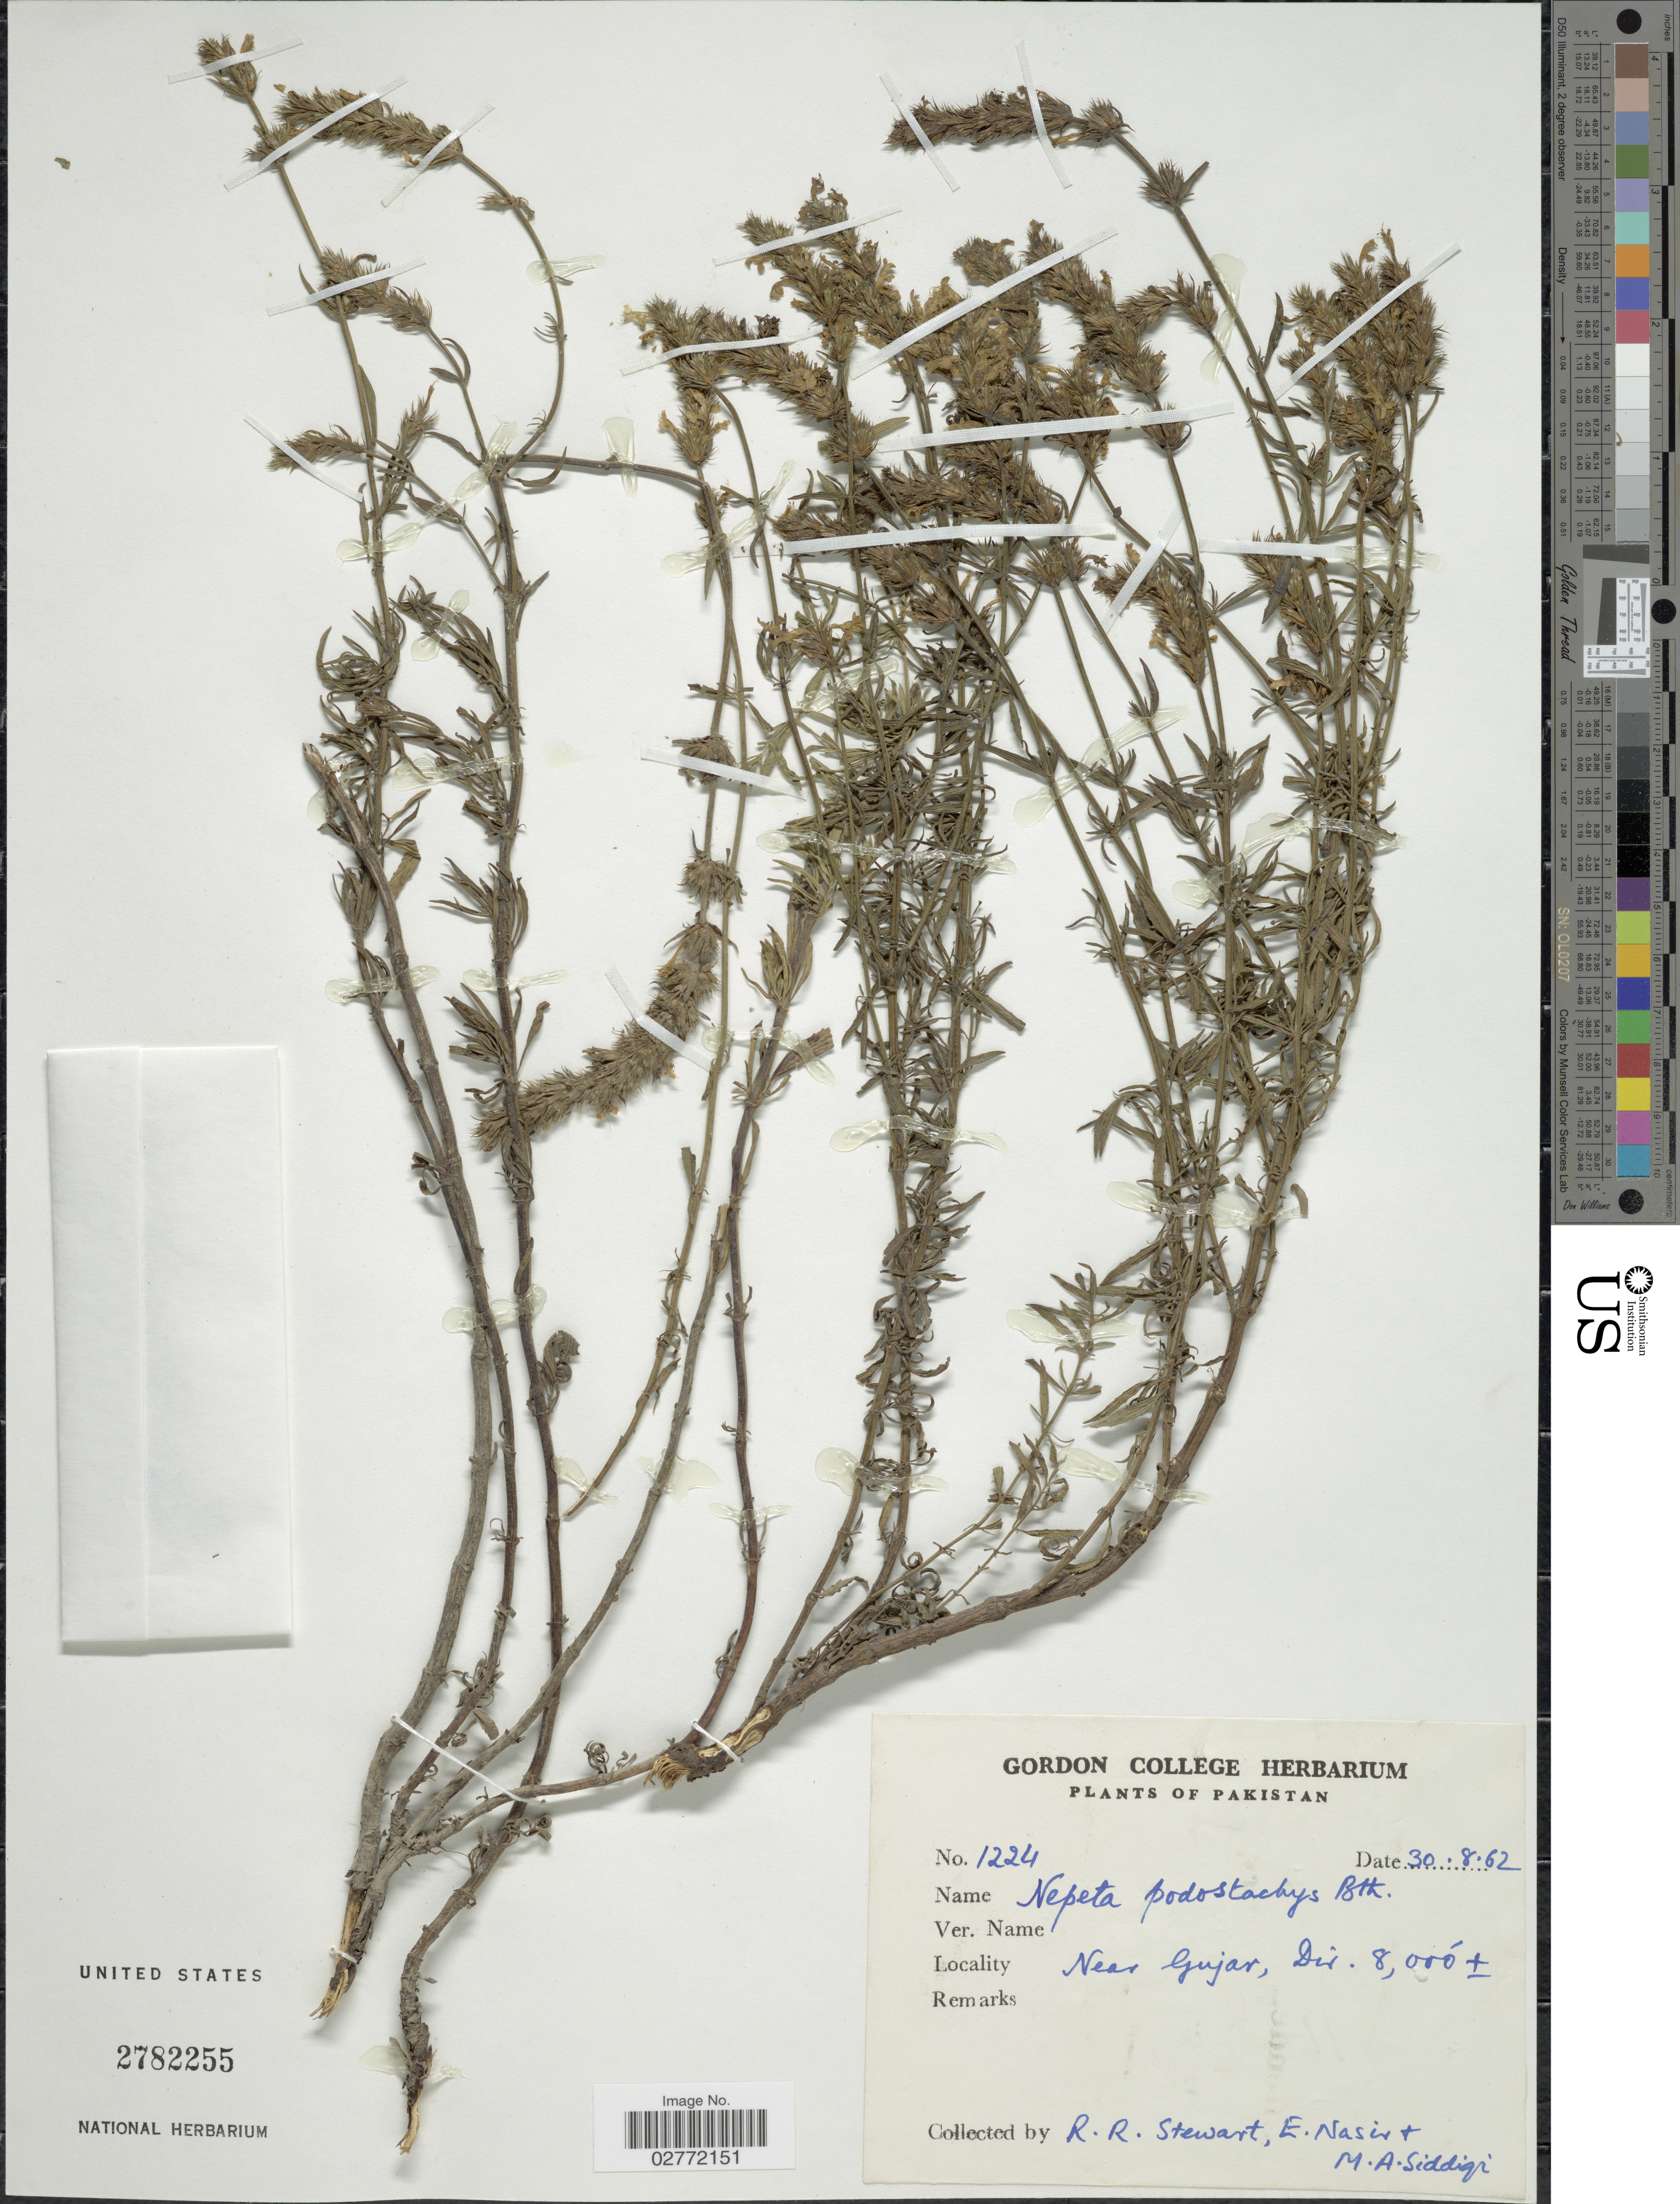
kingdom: Plantae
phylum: Tracheophyta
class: Magnoliopsida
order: Lamiales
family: Lamiaceae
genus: Nepeta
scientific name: Nepeta podostachys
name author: Benth.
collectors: R. R. Stewart, E. Nasir & M. Siddiqi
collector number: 1224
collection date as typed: Transcribed d/m/y: 30/8/62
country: Pakistan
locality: Near Gujar, Dir.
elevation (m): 2438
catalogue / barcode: US 2782255